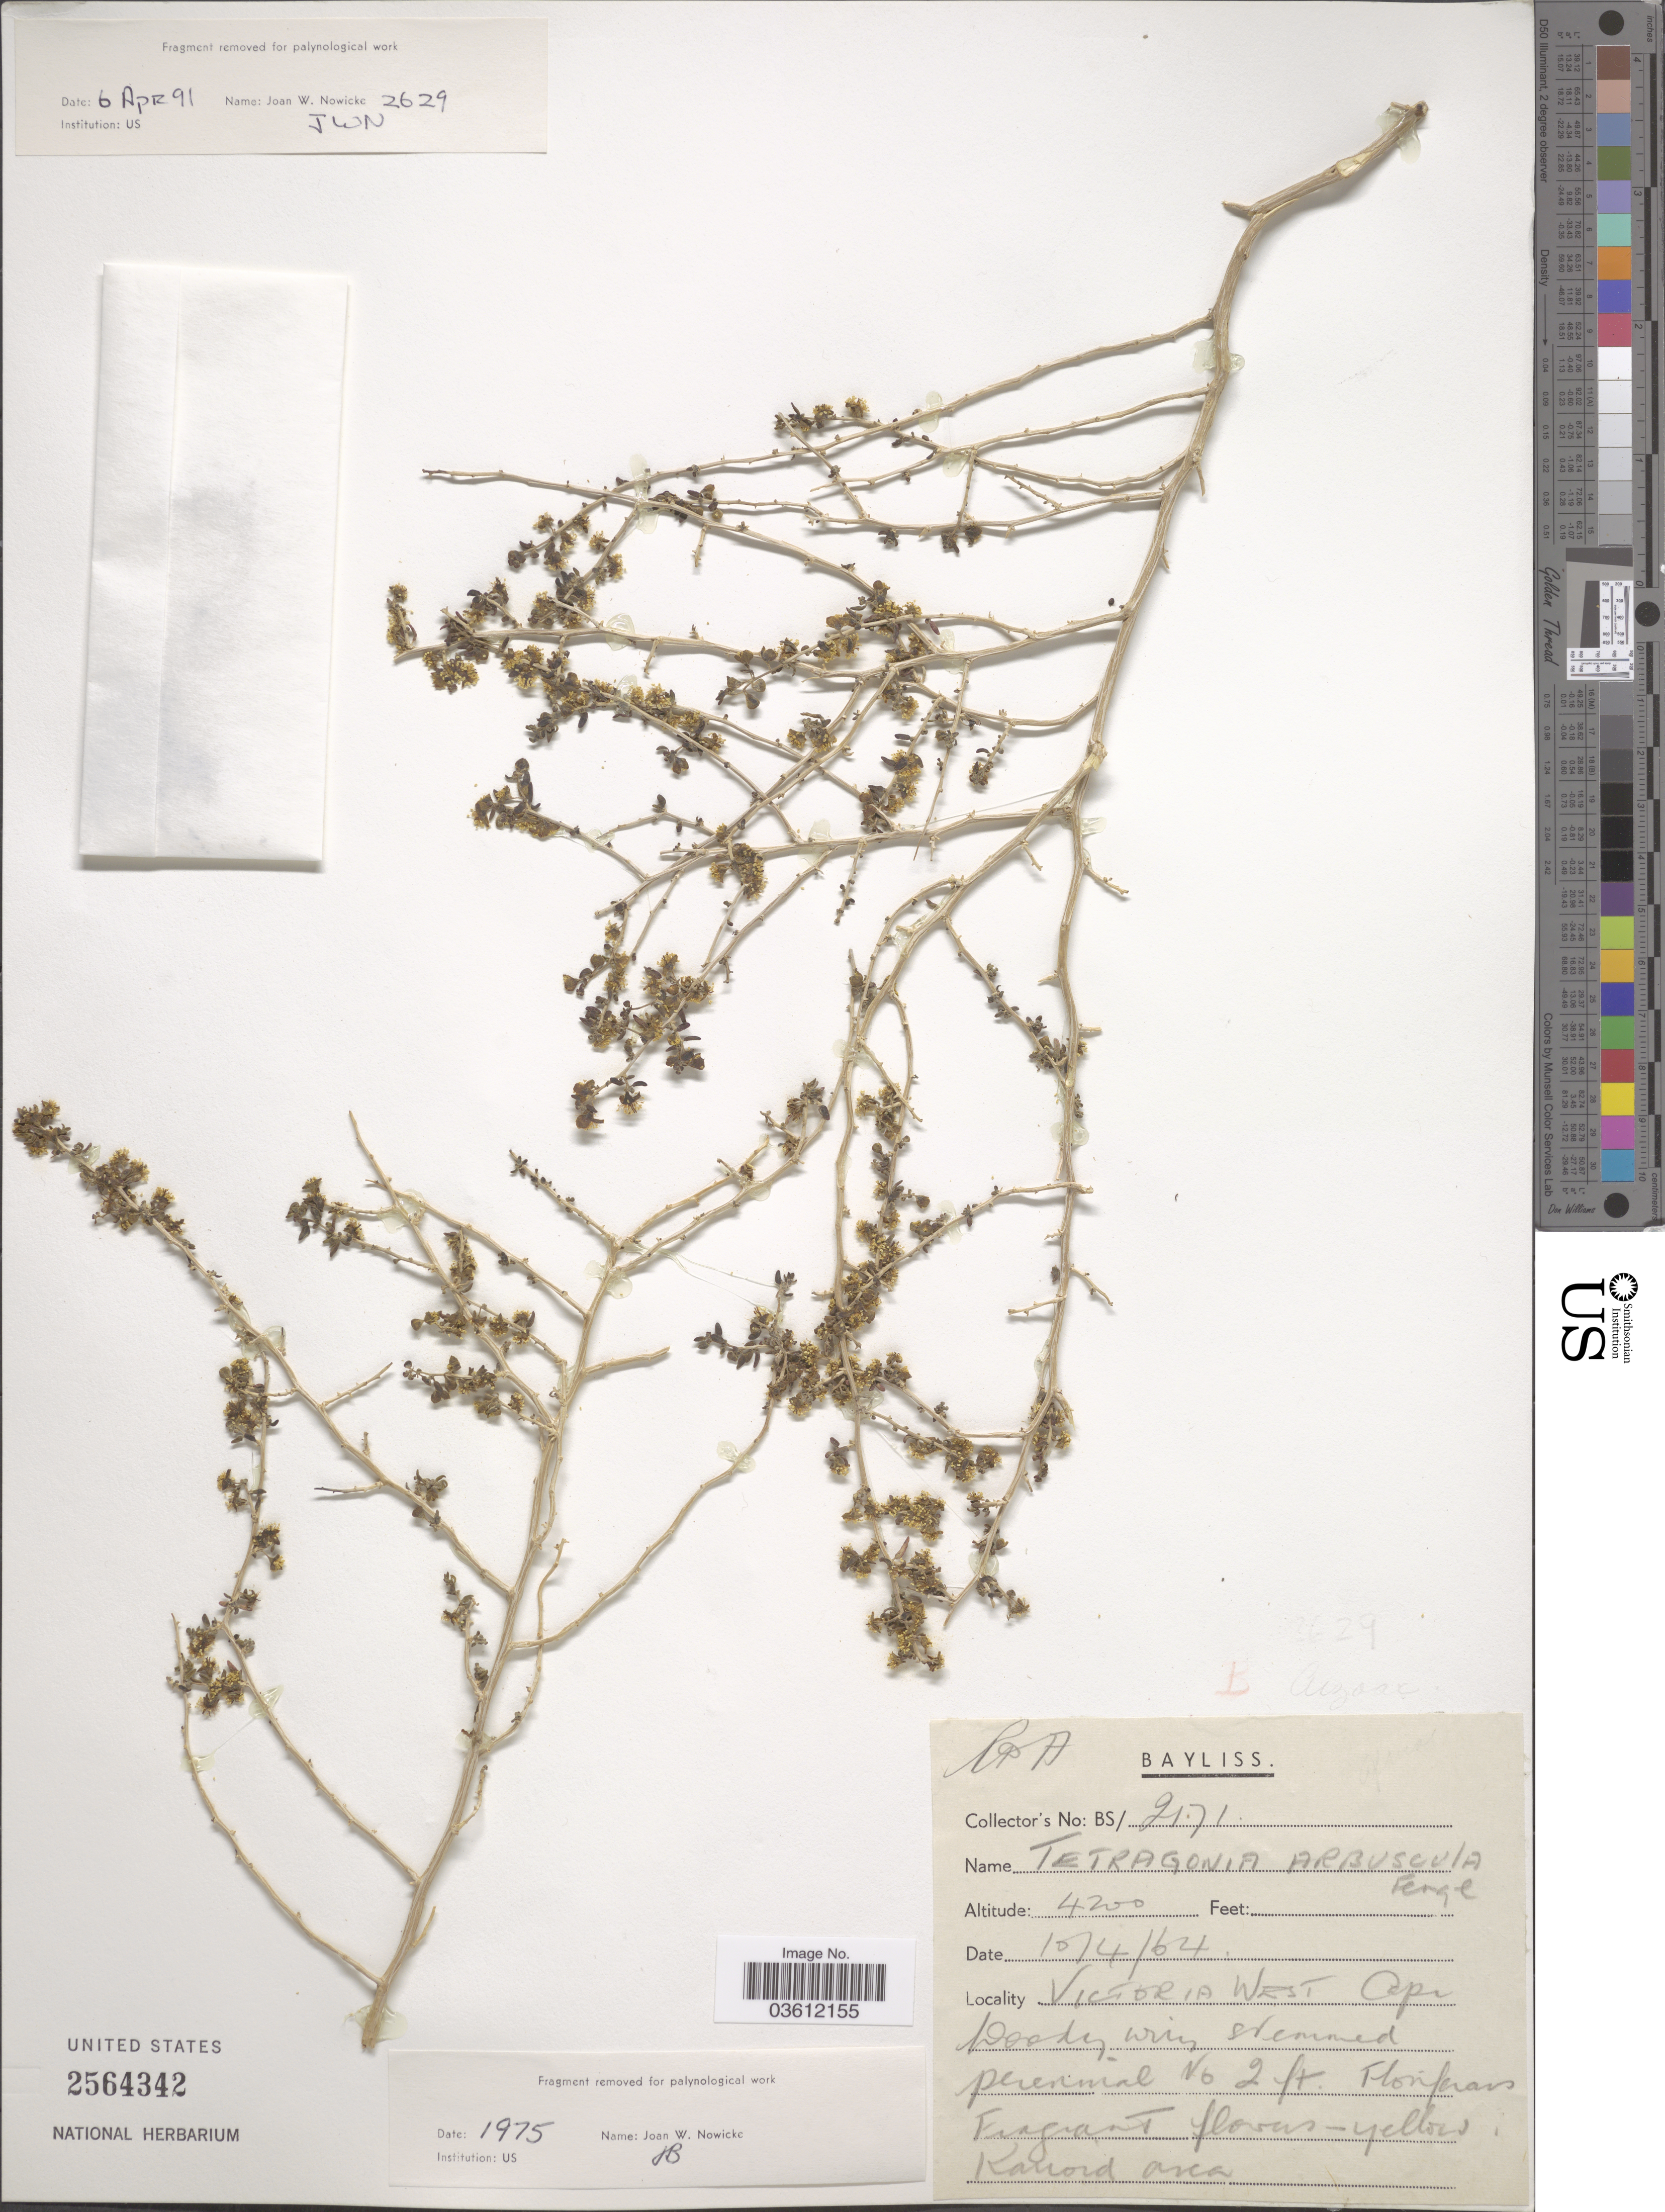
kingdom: Plantae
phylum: Tracheophyta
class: Magnoliopsida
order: Caryophyllales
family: Aizoaceae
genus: Tetragonia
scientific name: Tetragonia arbuscula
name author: Fenzl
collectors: Bayliss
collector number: BS/2171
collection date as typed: Transcribed d/m/y: 10/4/64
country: South Africa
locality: Victoria West Cape.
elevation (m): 1280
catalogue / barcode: US 2564342